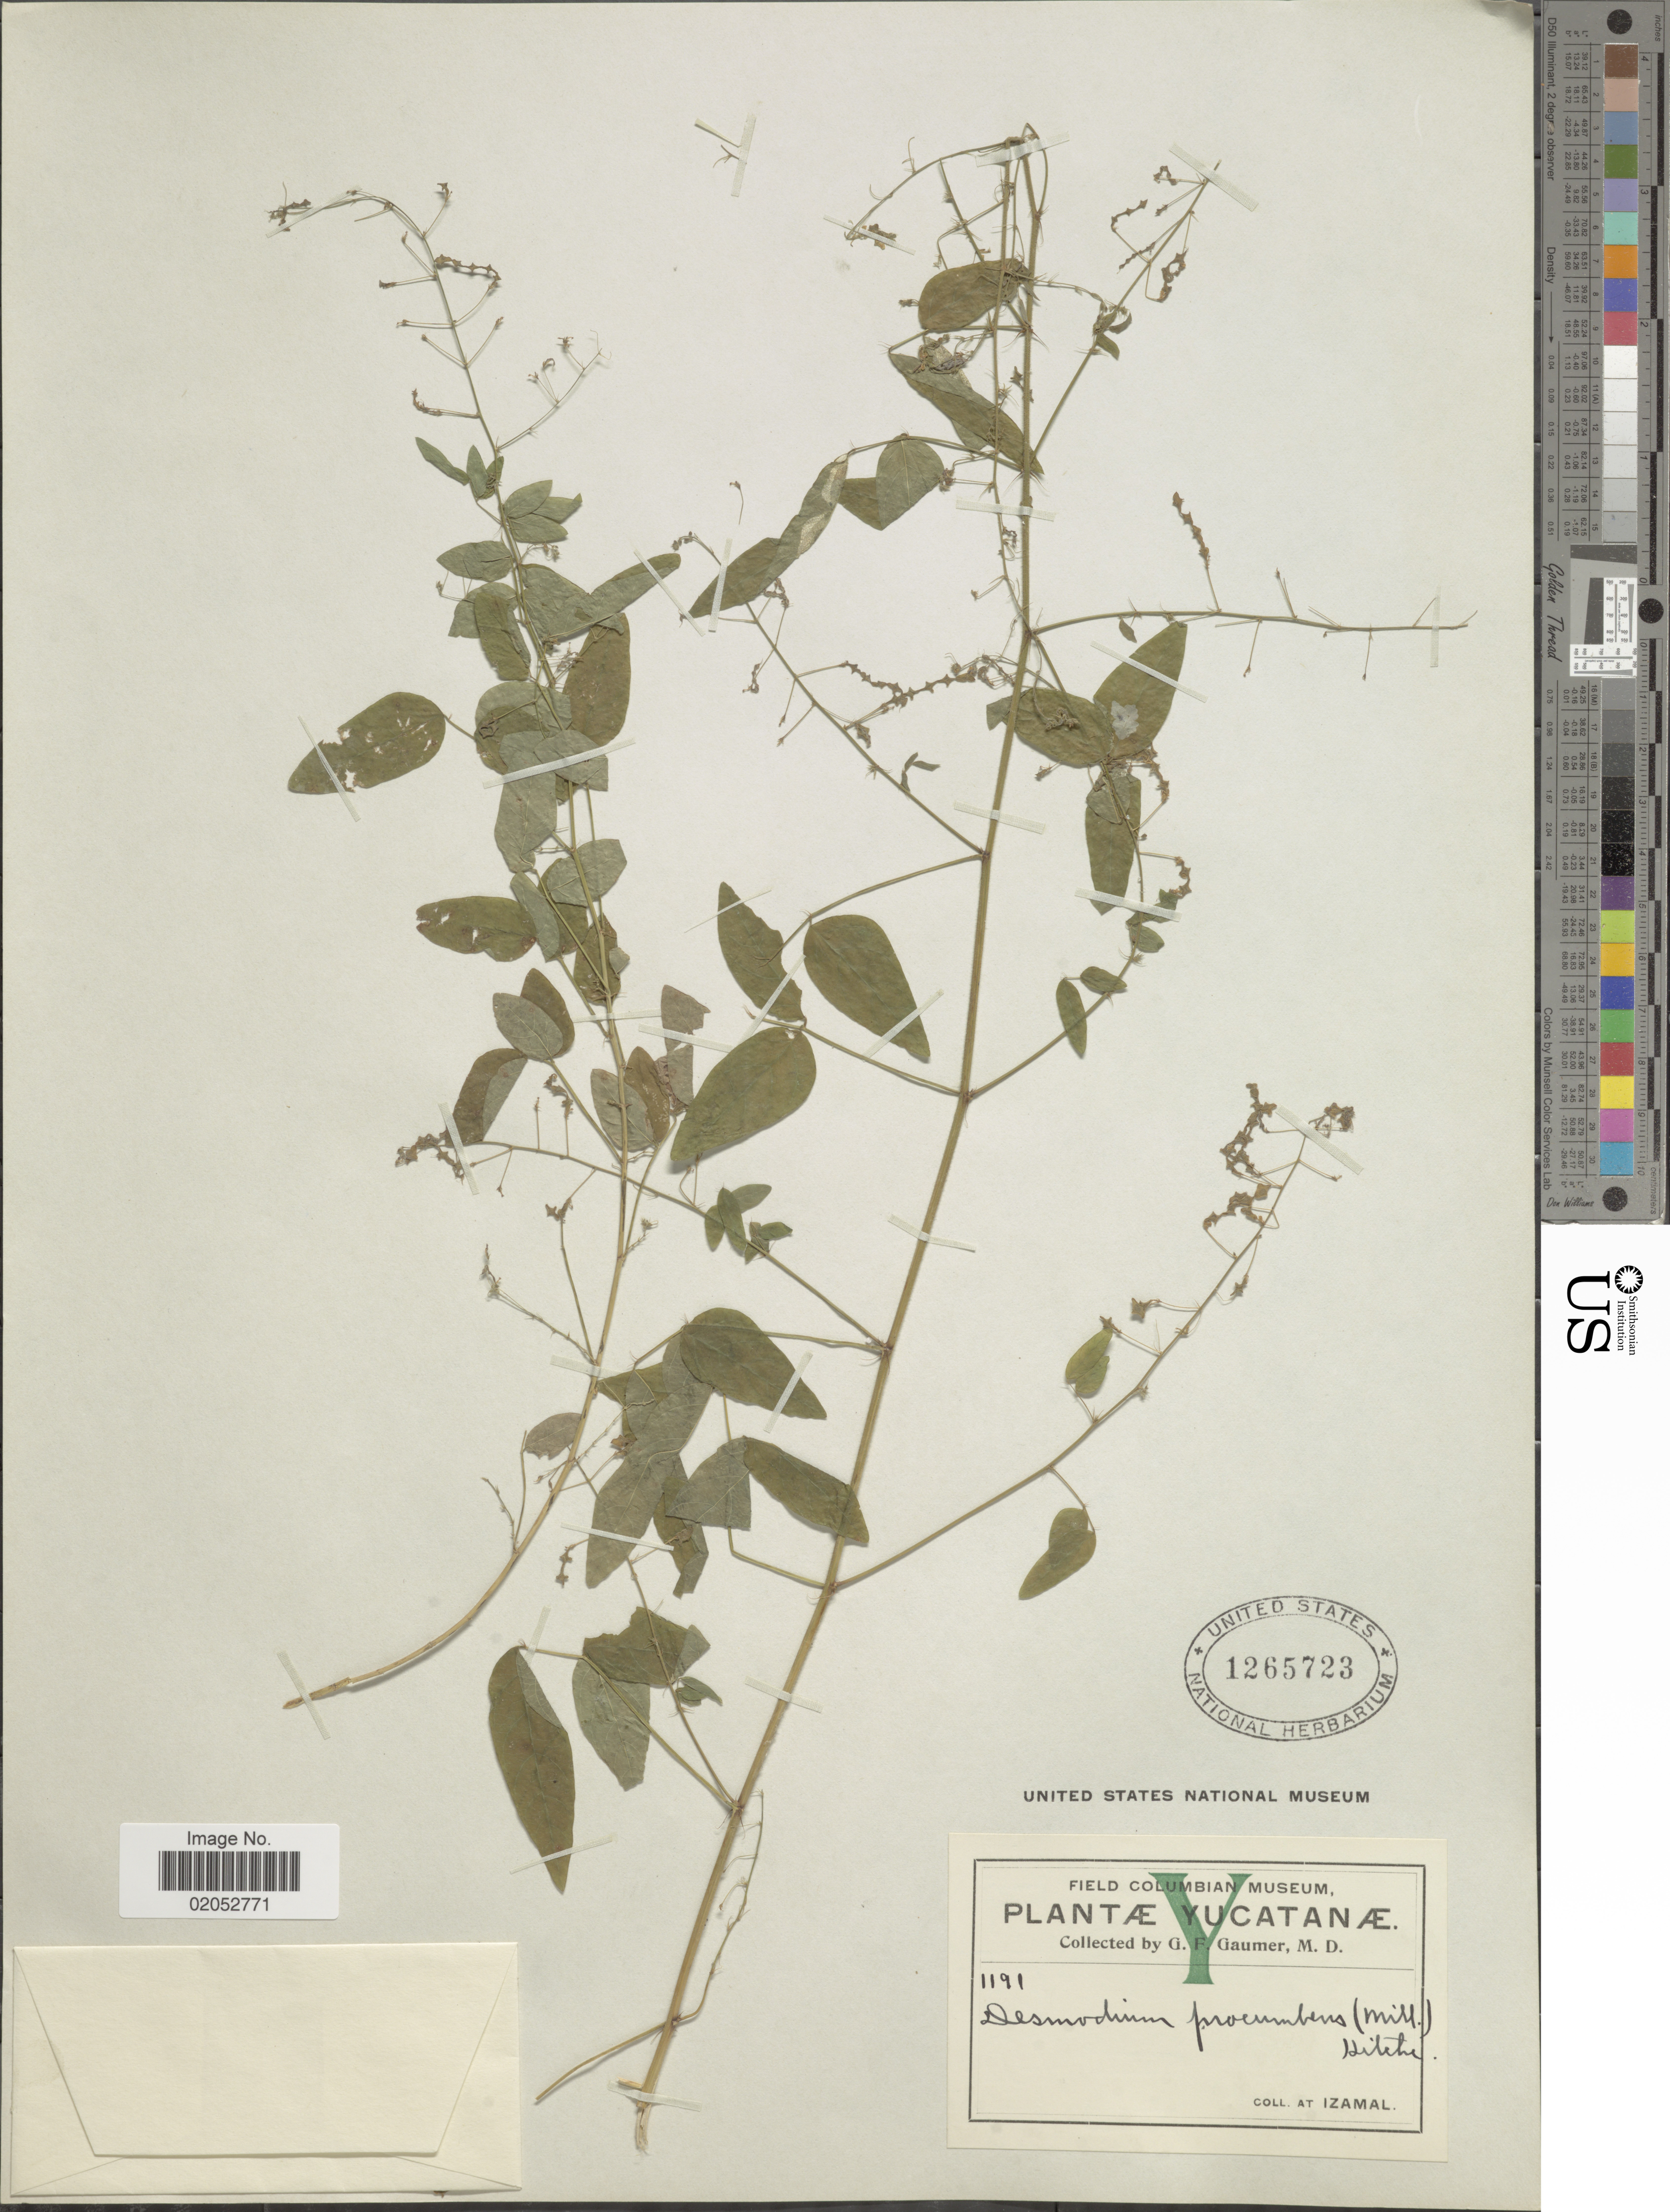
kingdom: Plantae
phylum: Tracheophyta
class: Magnoliopsida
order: Fabales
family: Fabaceae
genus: Desmodium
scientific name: Desmodium procumbens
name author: (Mill.) Hitchc.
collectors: G. F. Gaumer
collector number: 1191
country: Mexico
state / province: Yucatán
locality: Izamal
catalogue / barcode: US 1265723